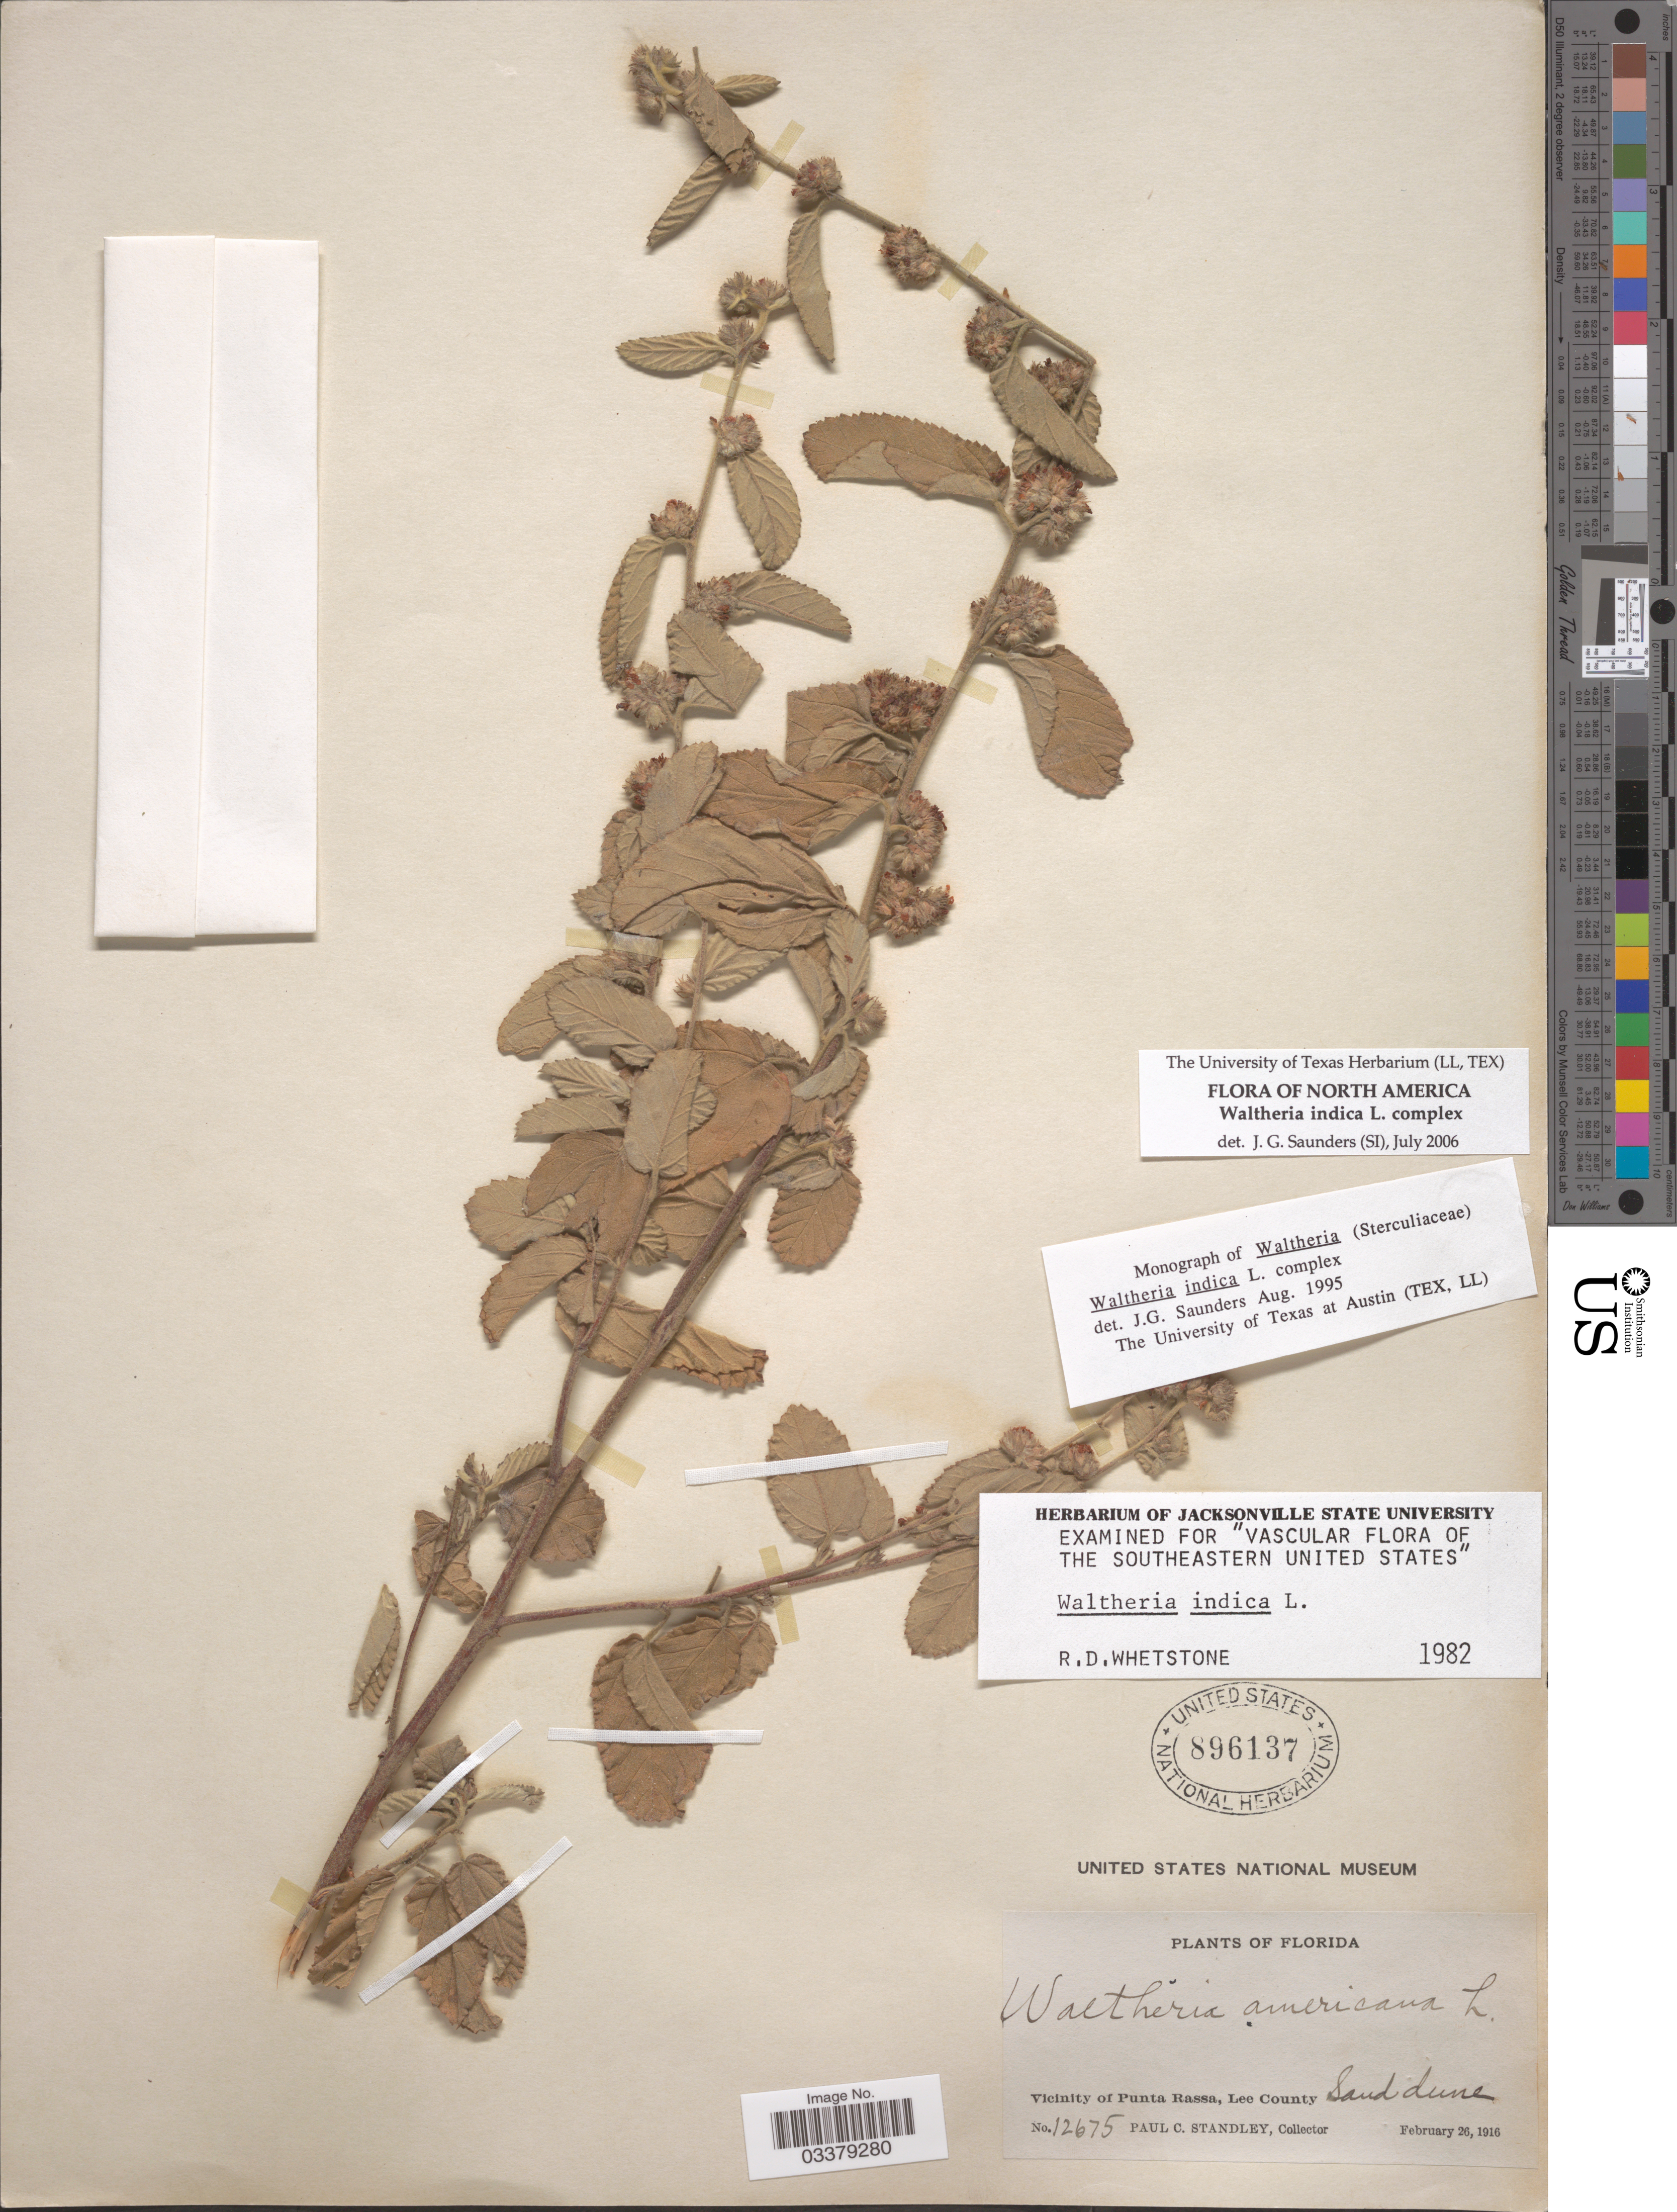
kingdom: Plantae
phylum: Tracheophyta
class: Magnoliopsida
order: Malvales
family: Malvaceae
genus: Waltheria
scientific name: Waltheria indica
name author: L.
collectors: P. C. Standley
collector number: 12675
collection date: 1916-02-26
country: United States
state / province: Florida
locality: Vicinity of Punta Rassa, Lee County.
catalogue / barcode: US 896137